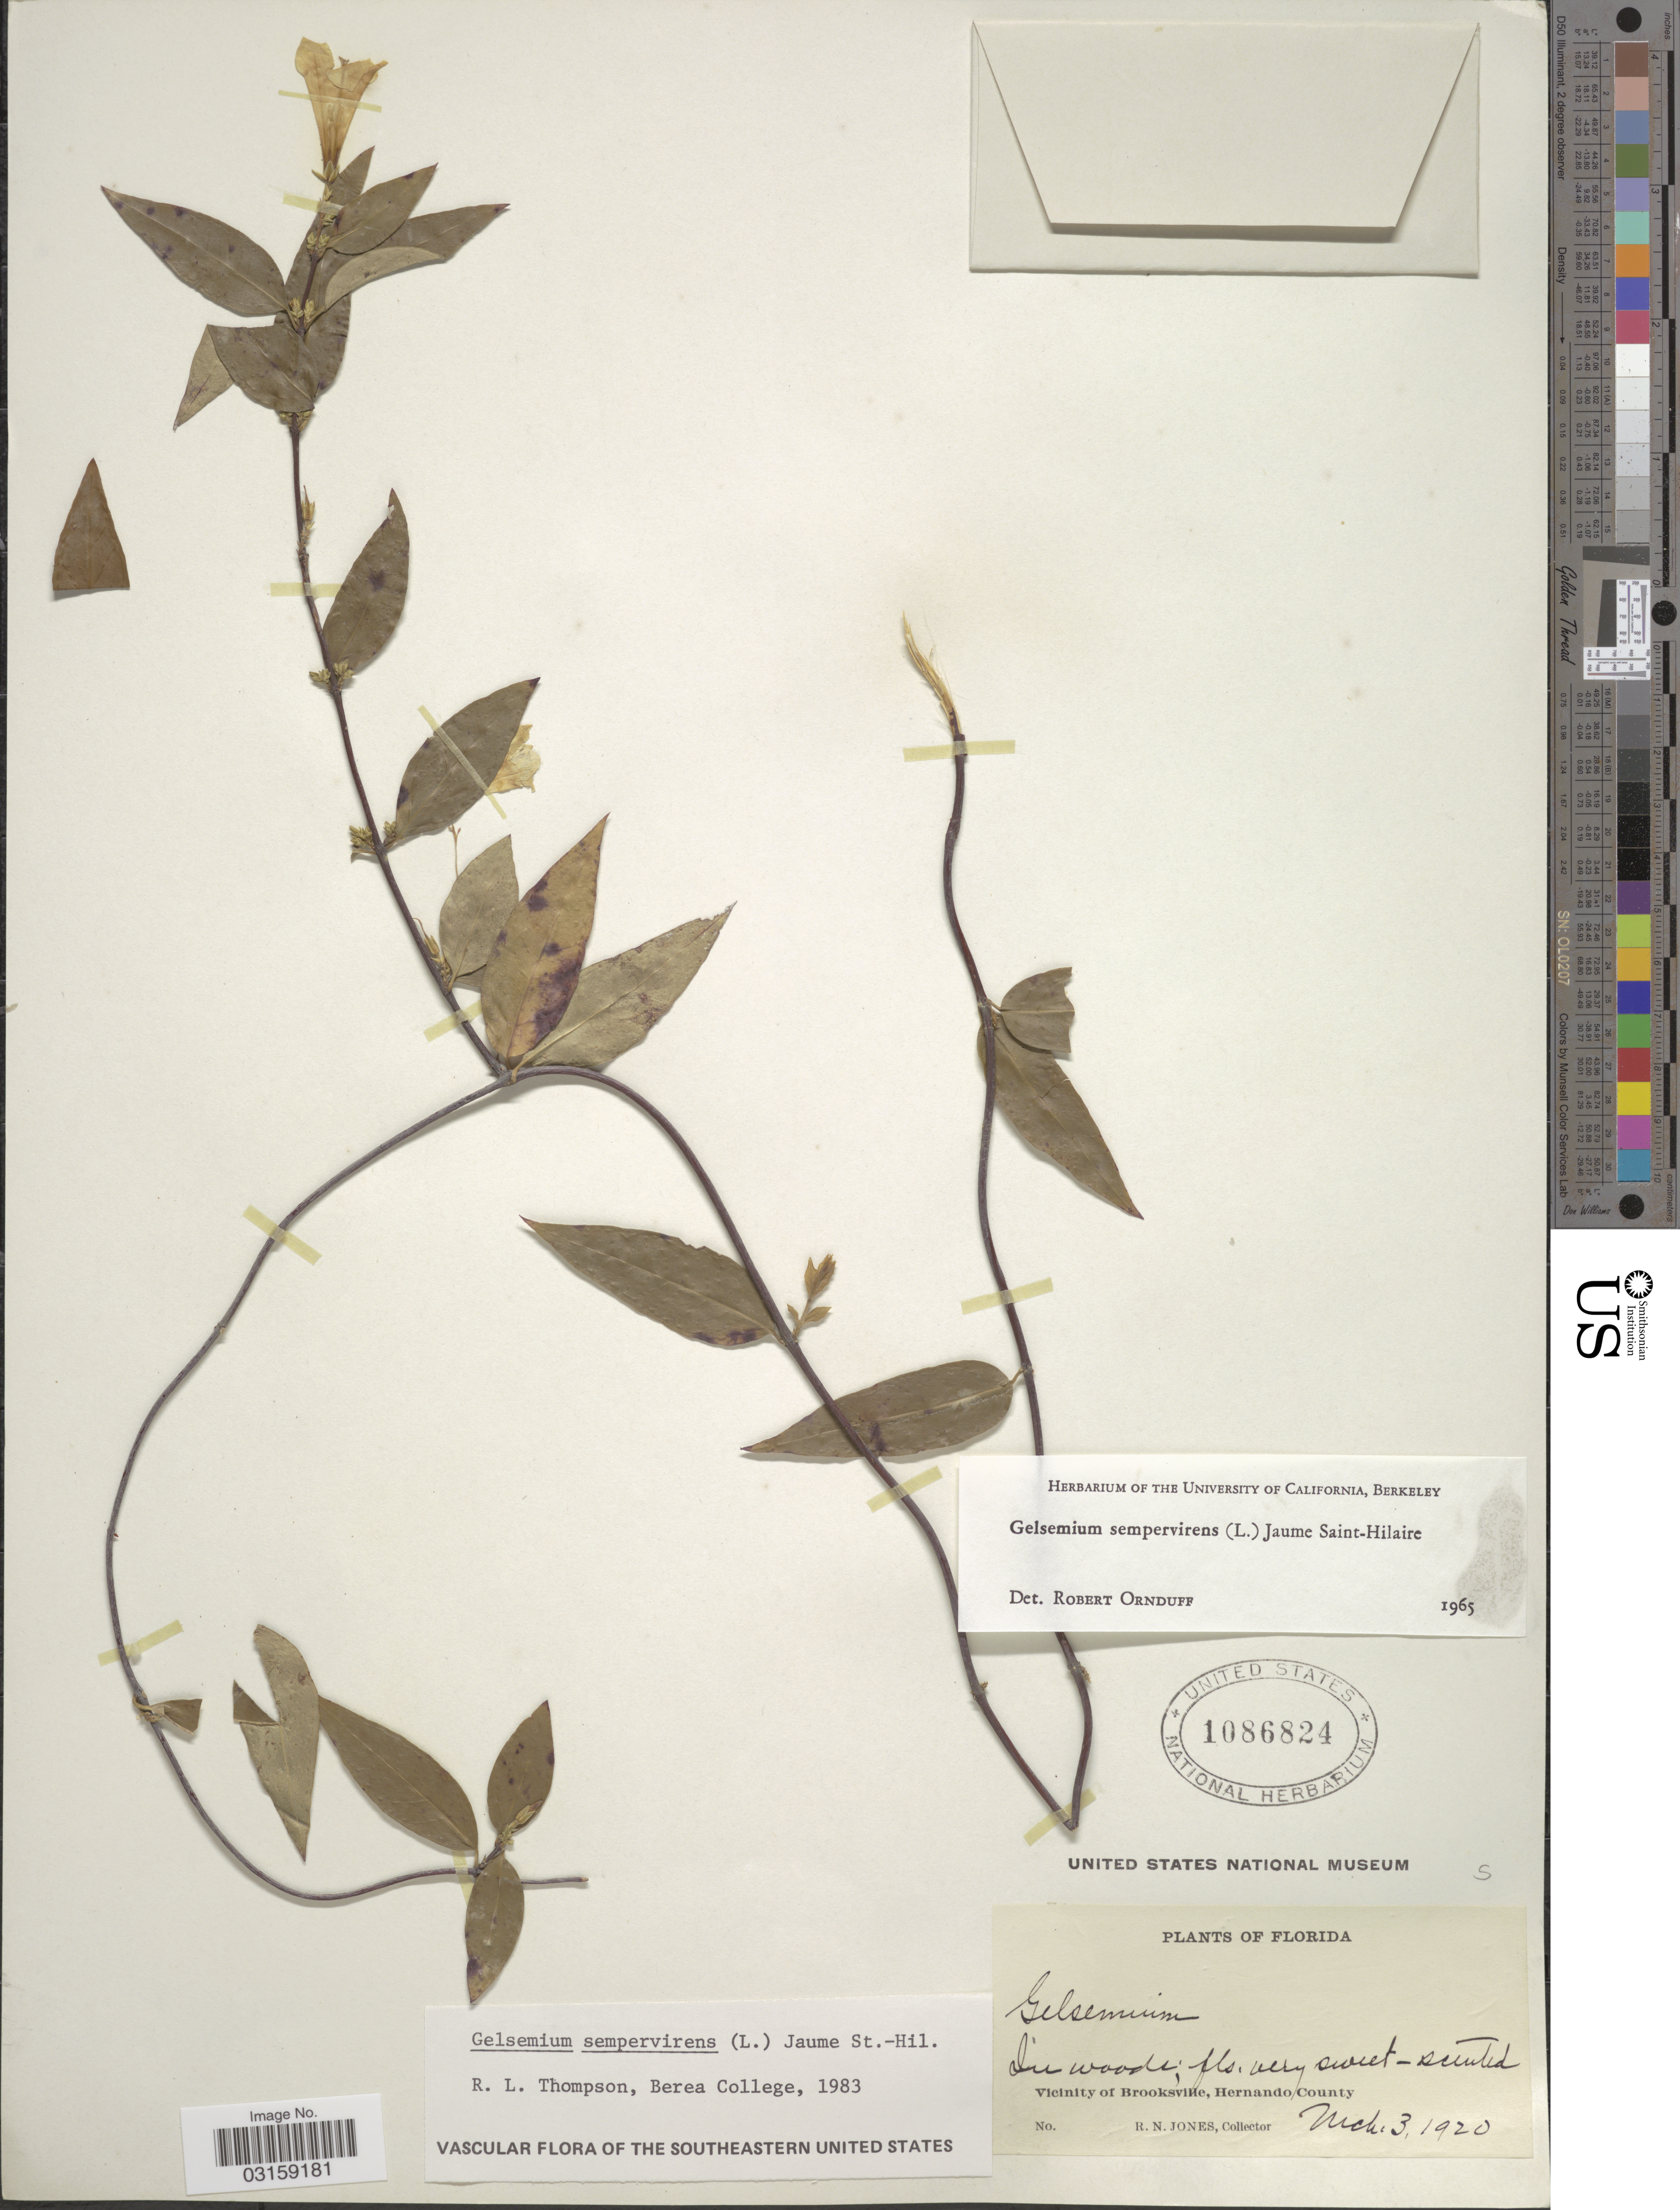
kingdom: Plantae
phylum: Tracheophyta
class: Magnoliopsida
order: Gentianales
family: Gelsemiaceae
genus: Gelsemium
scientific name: Gelsemium sempervirens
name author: (L.) J. St.-Hil.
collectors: R. N. Jones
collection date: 1920-03-03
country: United States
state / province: Florida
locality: Vicinity of Brooksville, Hernando County.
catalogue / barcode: US 1086824